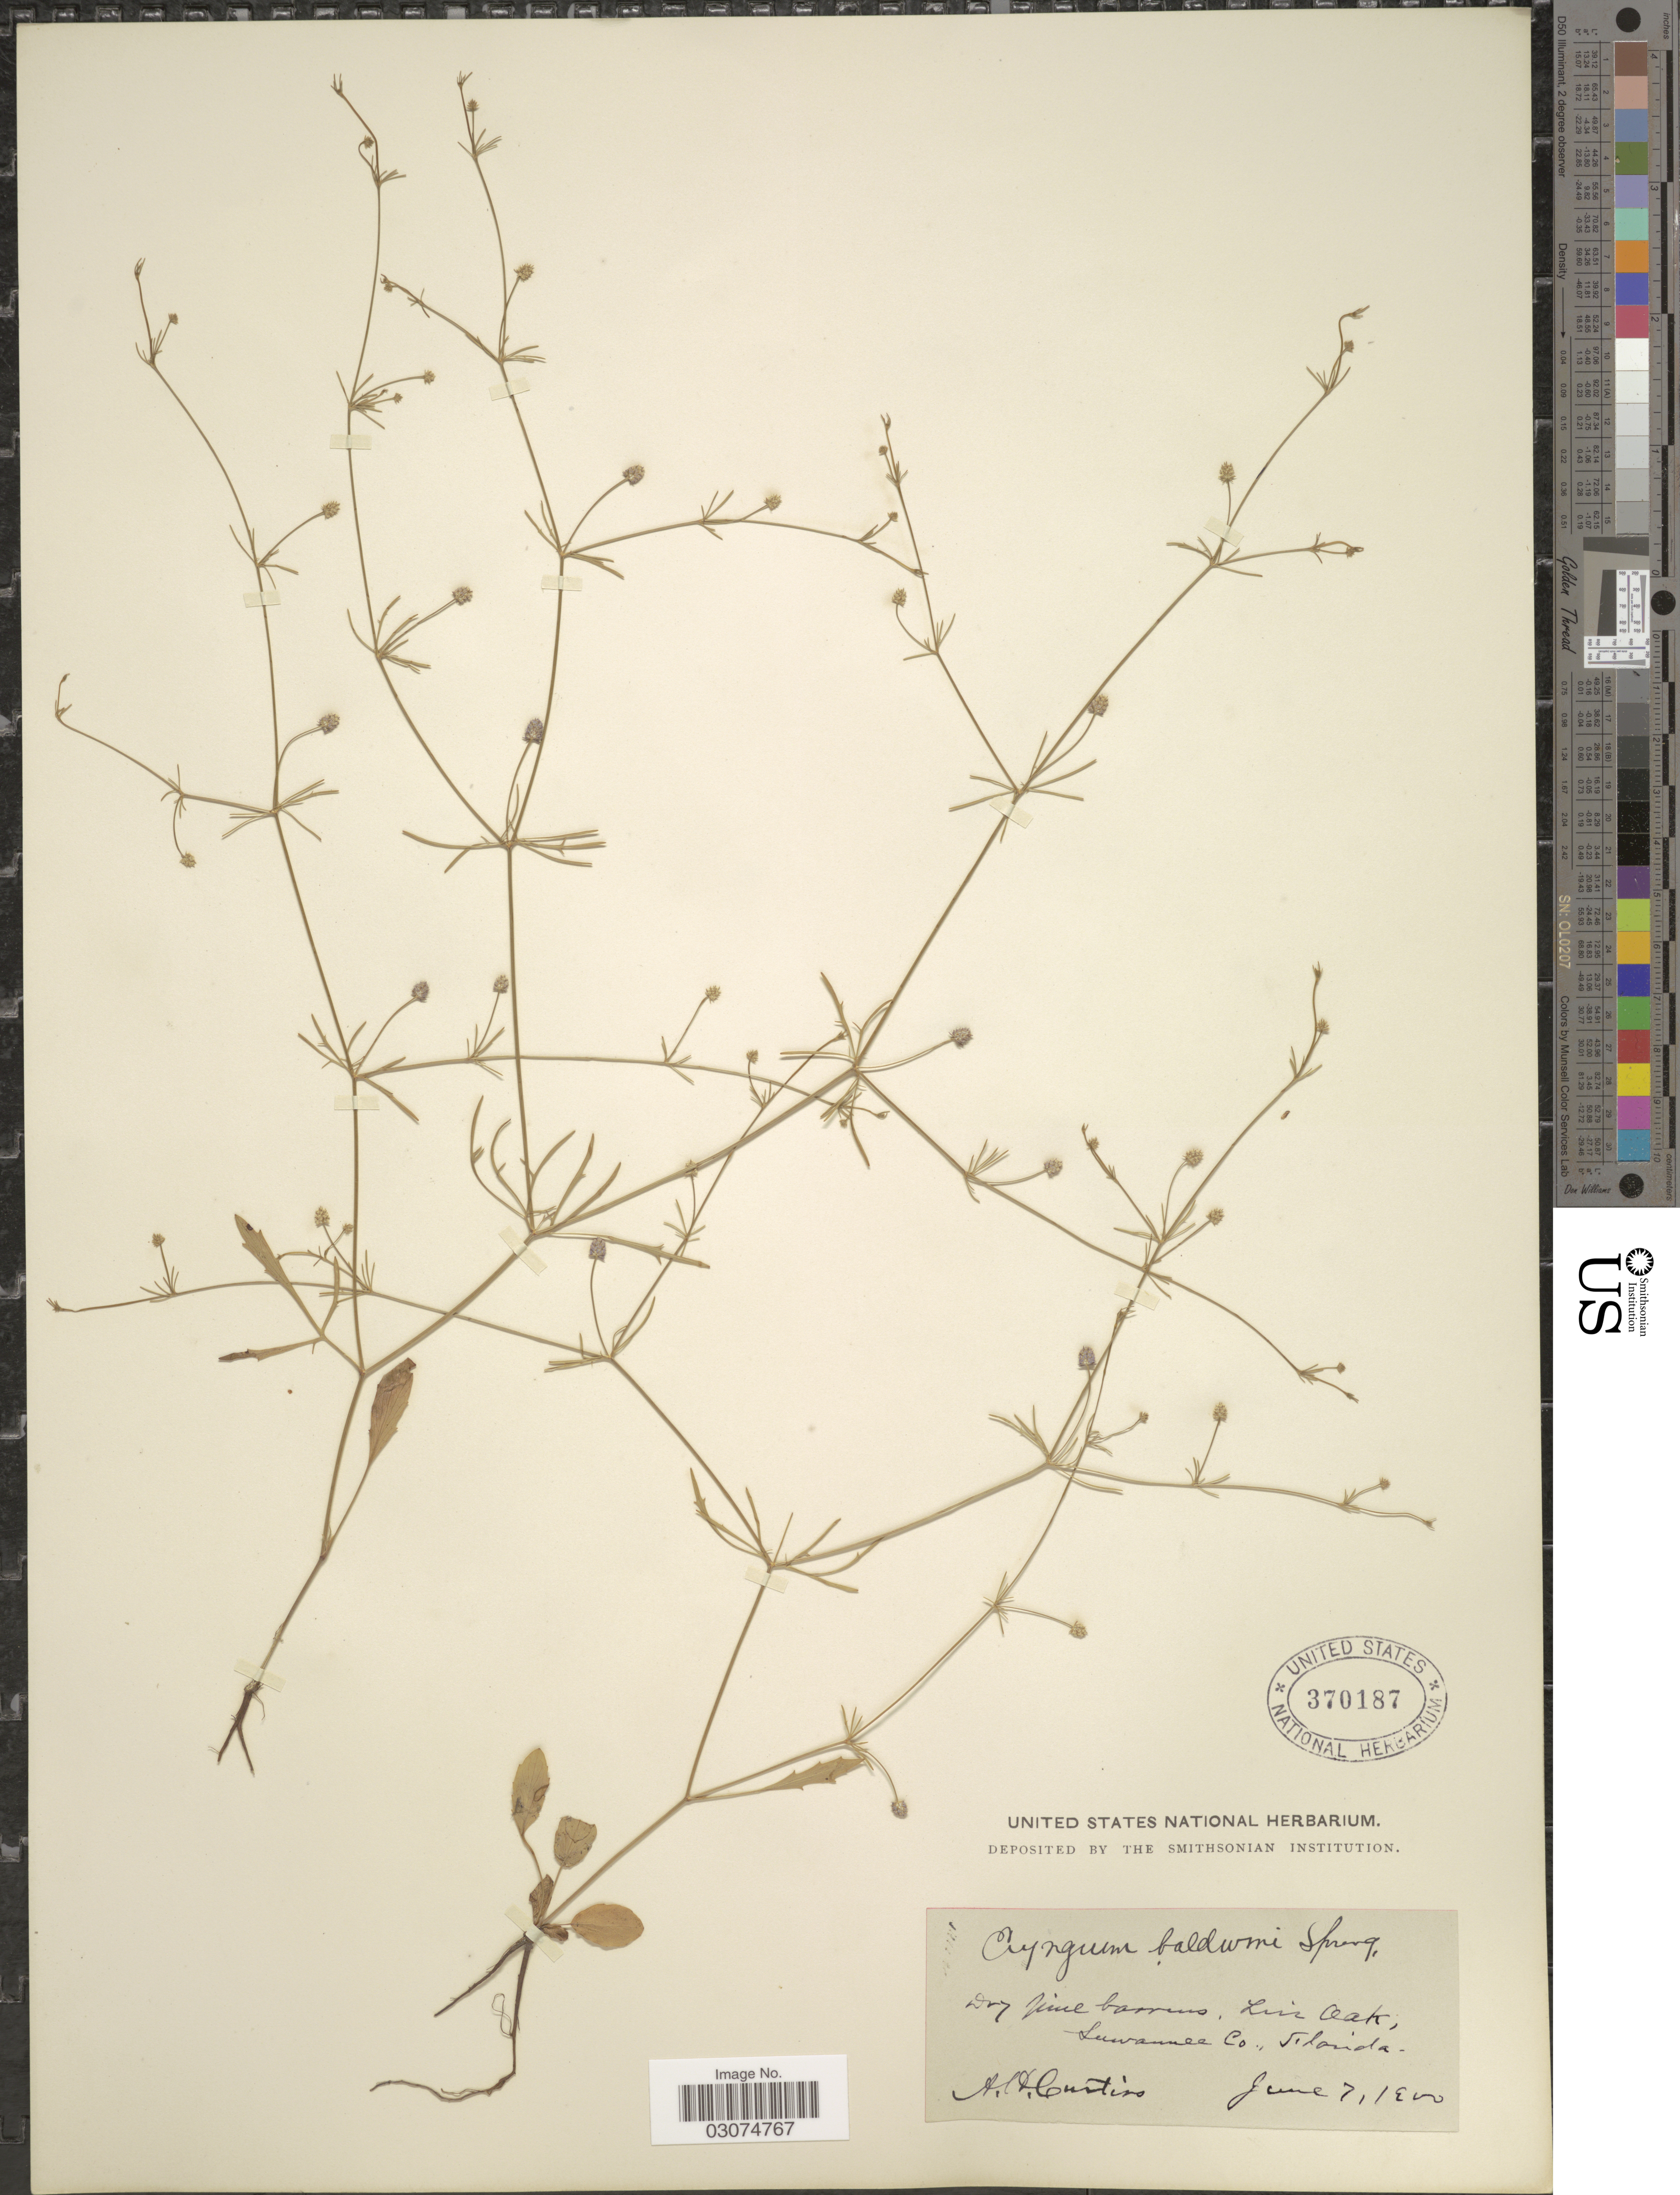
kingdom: Plantae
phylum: Tracheophyta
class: Magnoliopsida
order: Apiales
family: Apiaceae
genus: Eryngium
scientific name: Eryngium baldwinii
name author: Spreng.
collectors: A. H. Curtiss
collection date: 1900-06-07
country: United States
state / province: Florida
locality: Live Oak, Suwannee Co.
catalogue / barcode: US 370187